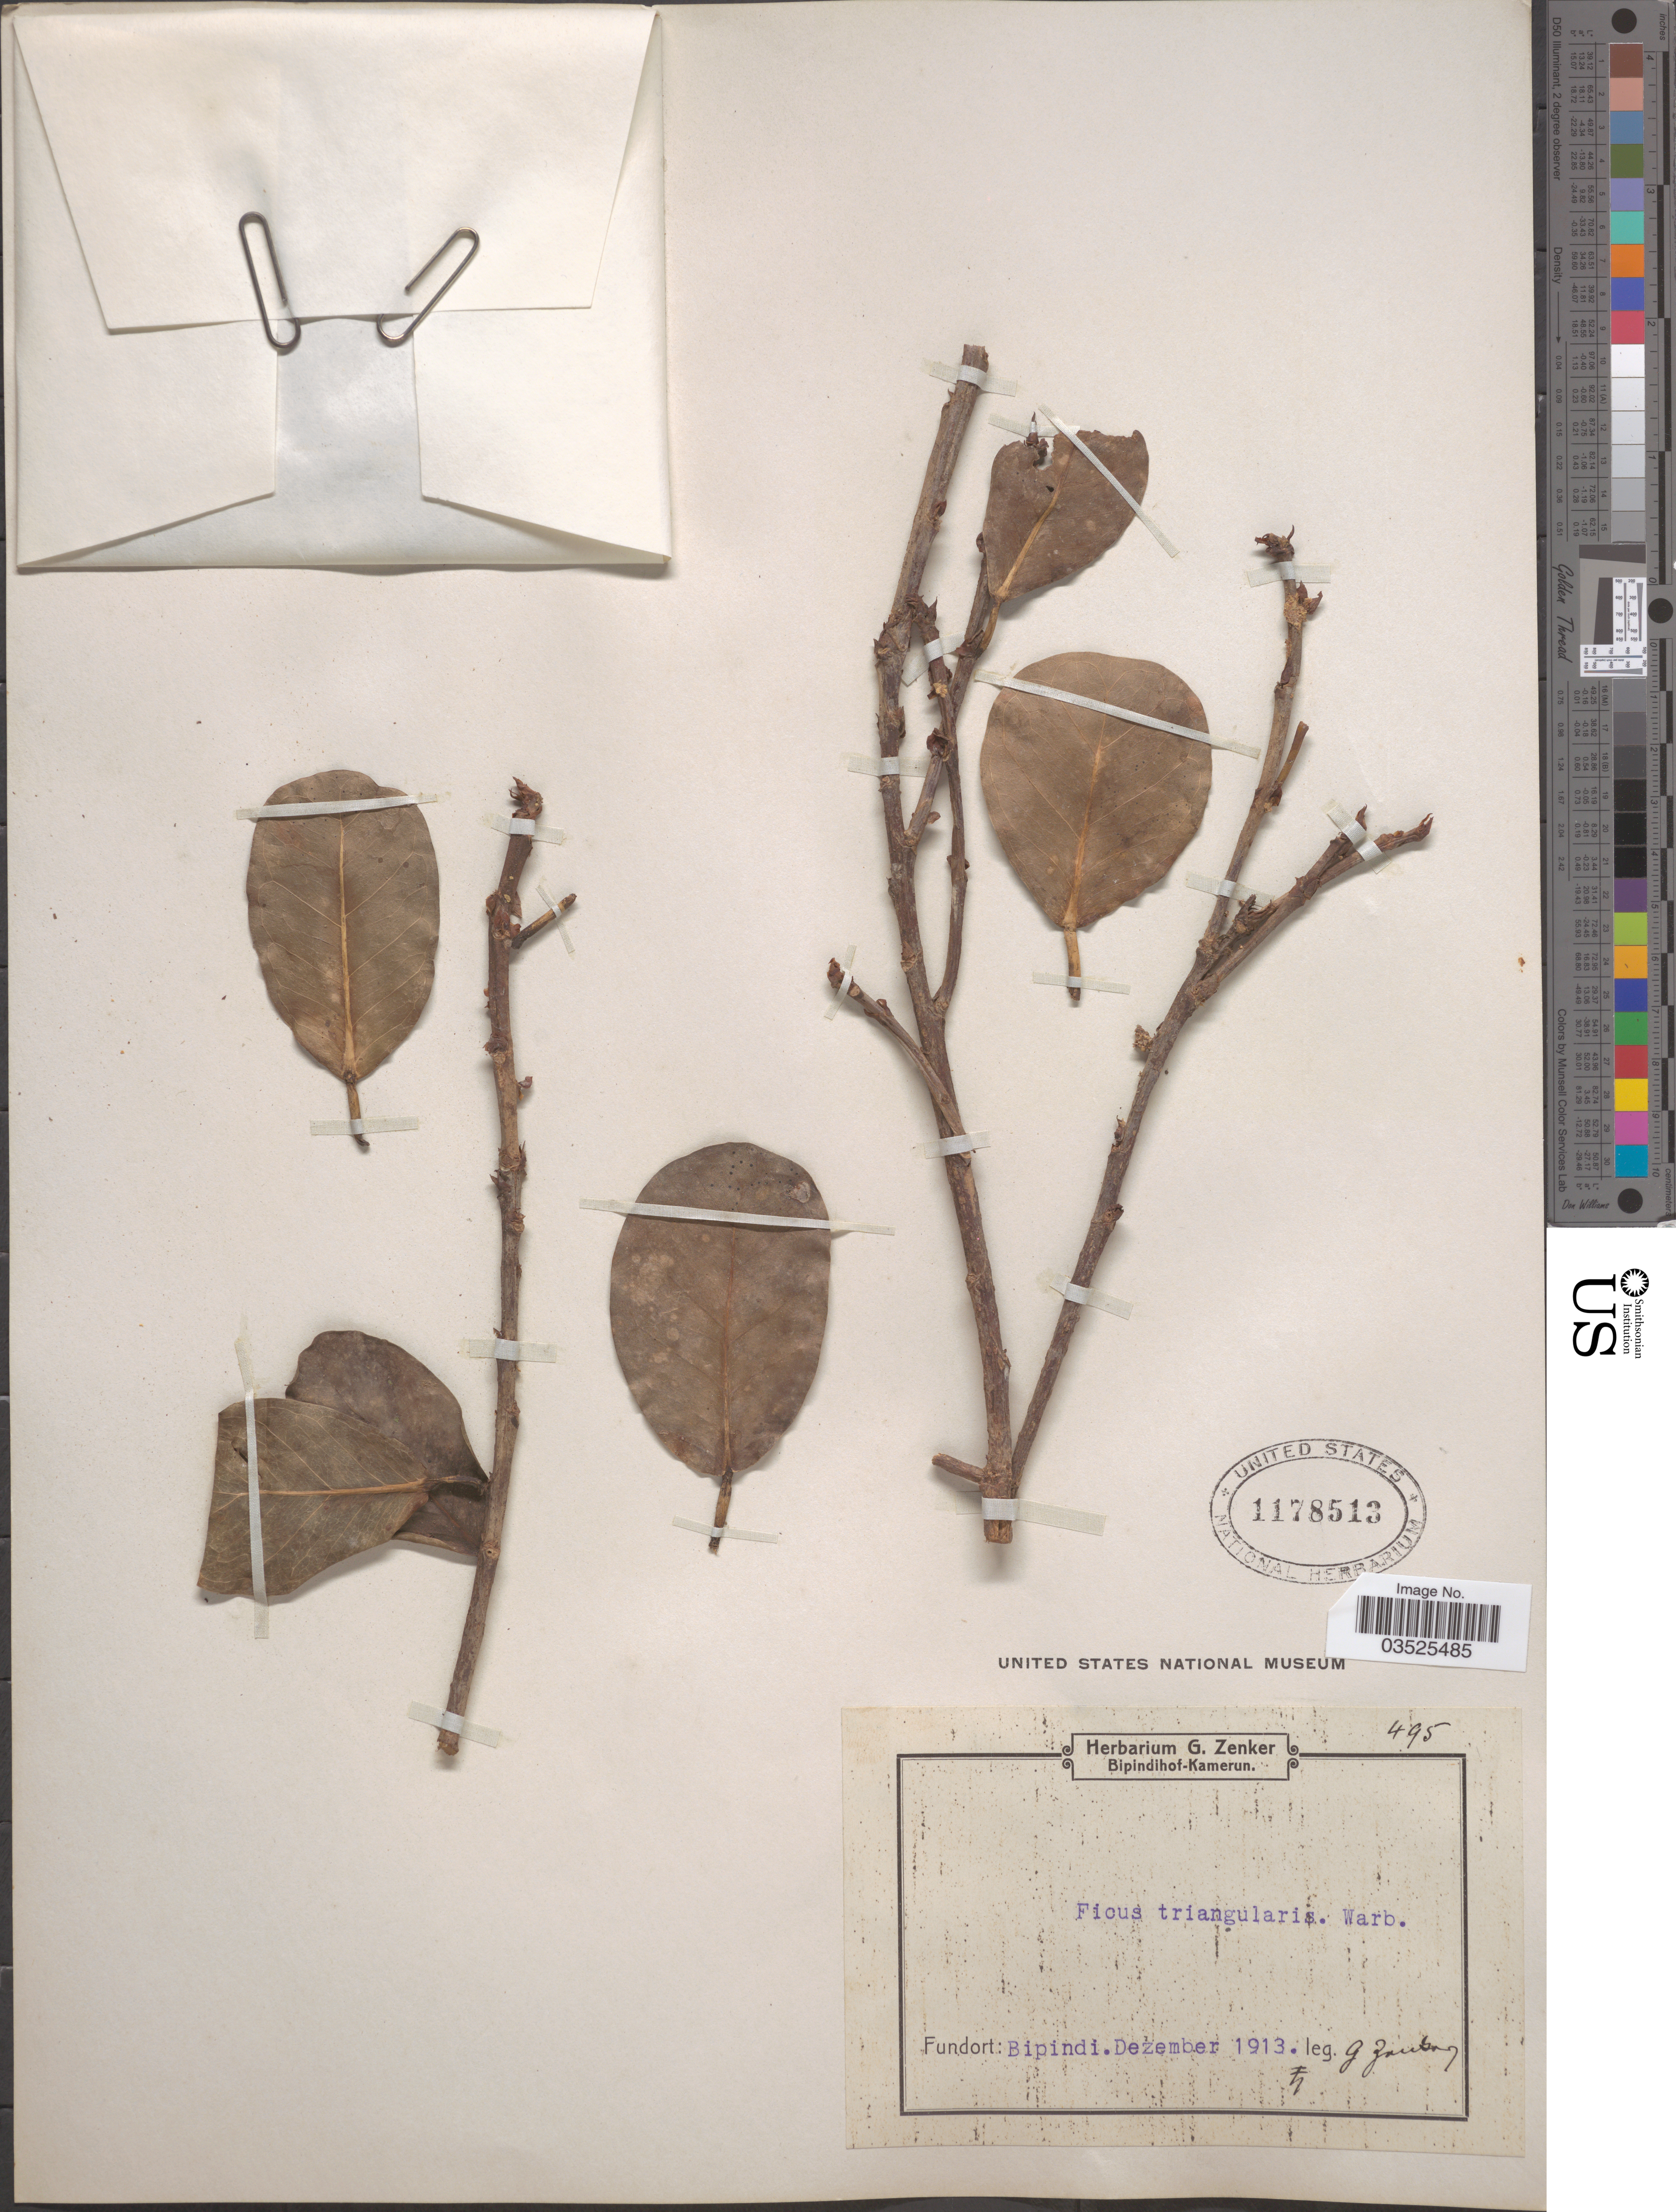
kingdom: Plantae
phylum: Tracheophyta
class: Magnoliopsida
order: Rosales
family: Moraceae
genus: Ficus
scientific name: Ficus triangularis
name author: Warb.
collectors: G. A. Zenker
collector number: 495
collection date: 1913-12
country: Cameroon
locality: Fundort: Bipindi.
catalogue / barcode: US 1178513